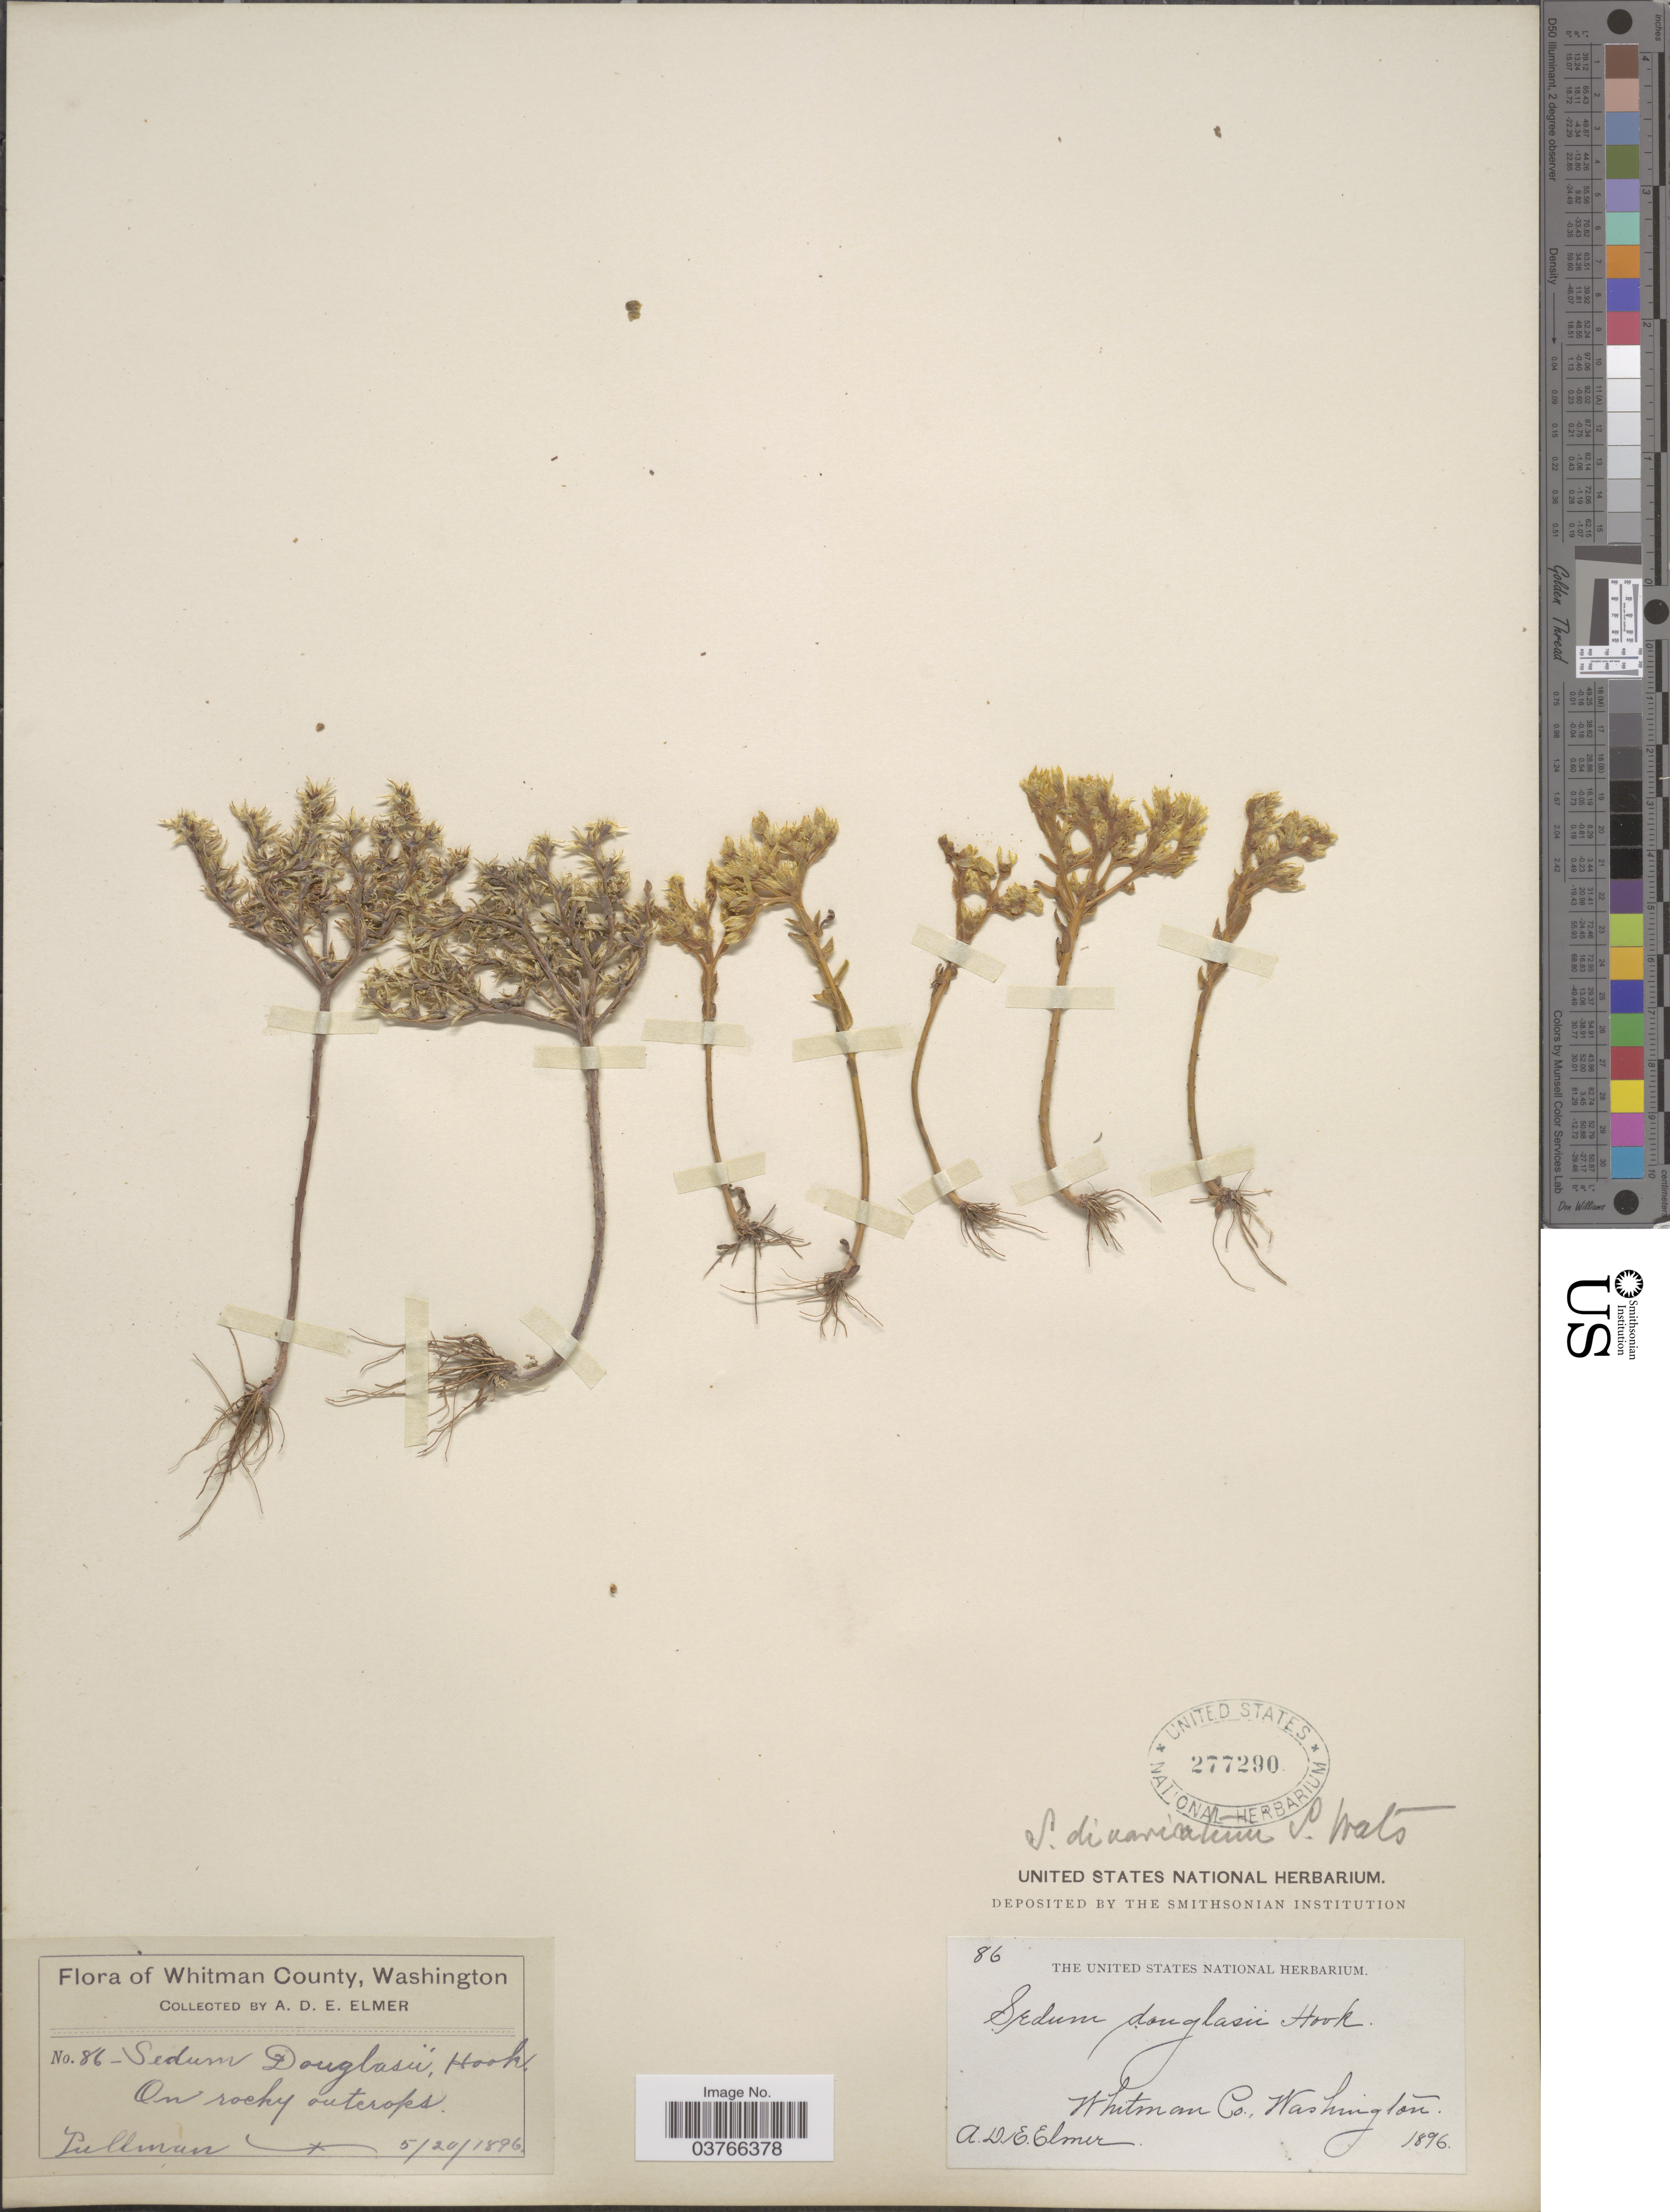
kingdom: Plantae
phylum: Tracheophyta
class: Magnoliopsida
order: Saxifragales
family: Crassulaceae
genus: Sedum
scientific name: Sedum leibergii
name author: Britton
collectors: A. D. E. Elmer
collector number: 86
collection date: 1896-05-20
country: United States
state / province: Washington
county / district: Whitman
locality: Whitman County. Pullman.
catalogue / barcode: US 277290